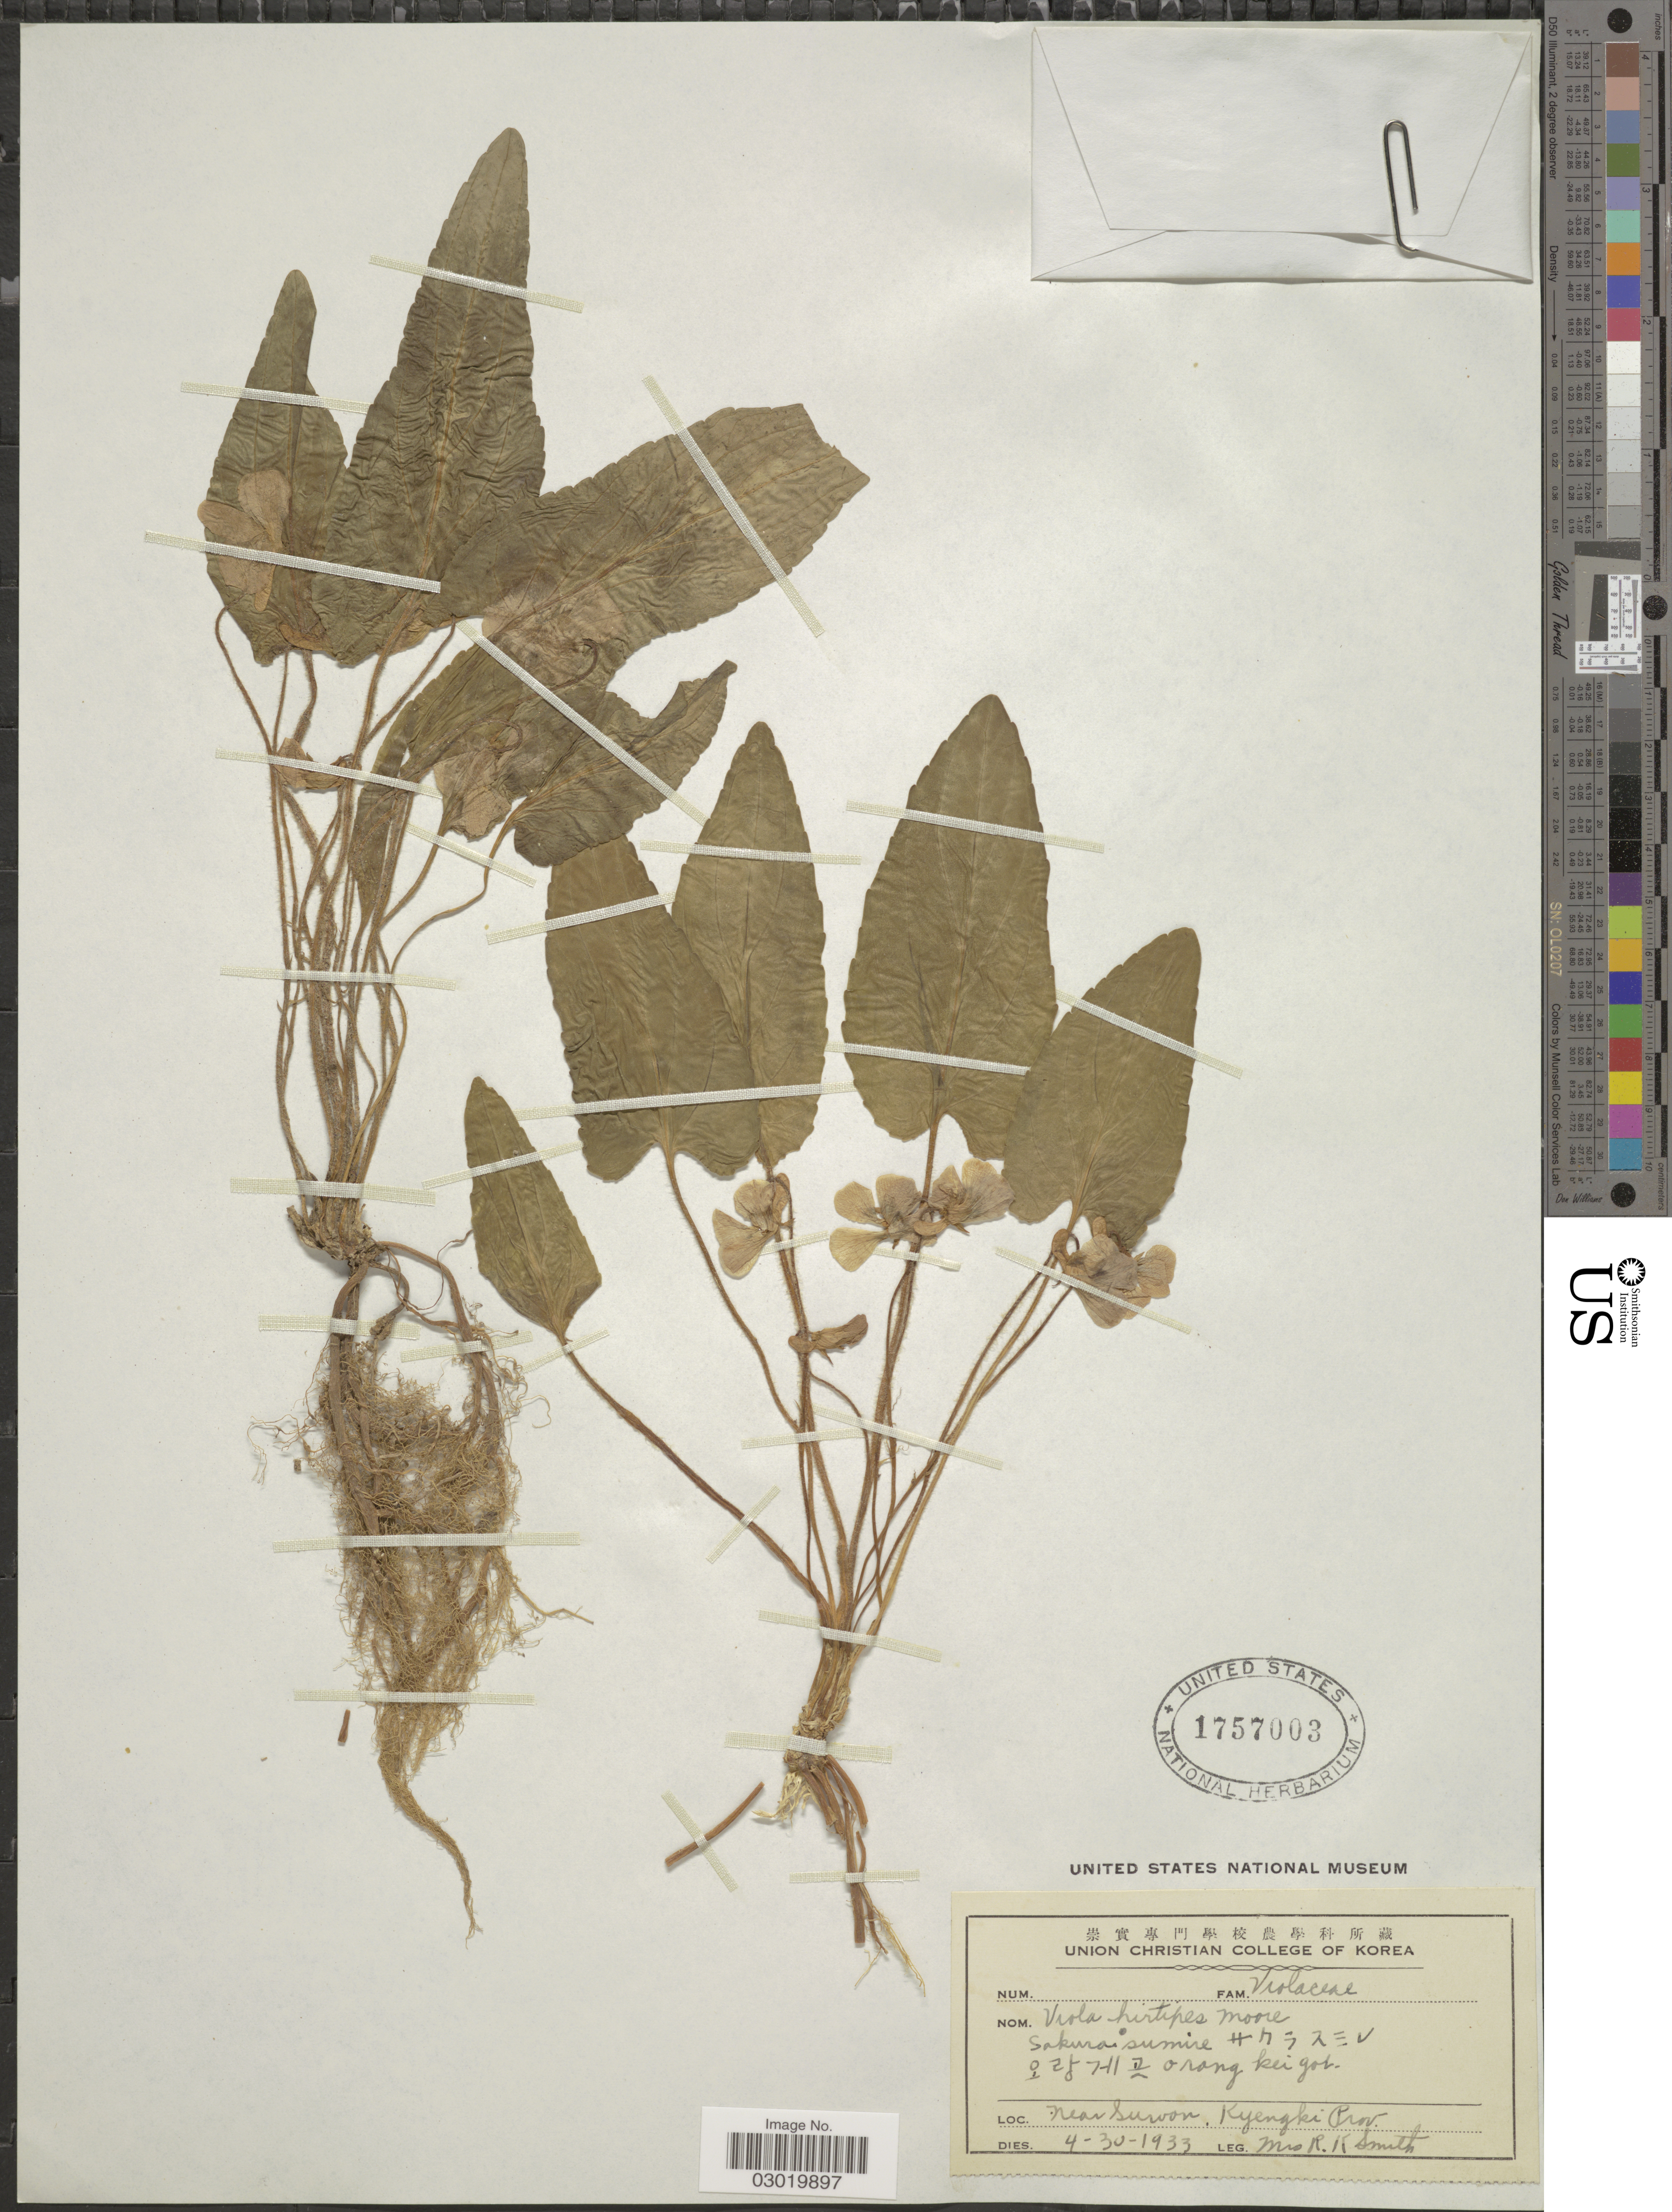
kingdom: Plantae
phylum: Tracheophyta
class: Magnoliopsida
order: Malpighiales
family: Violaceae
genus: Viola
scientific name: Viola hirtipes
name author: S. Moore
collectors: R. Smith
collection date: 1933-04-30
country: South Korea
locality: Near Suwon, Kyengki Prov.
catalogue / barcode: US 1757003